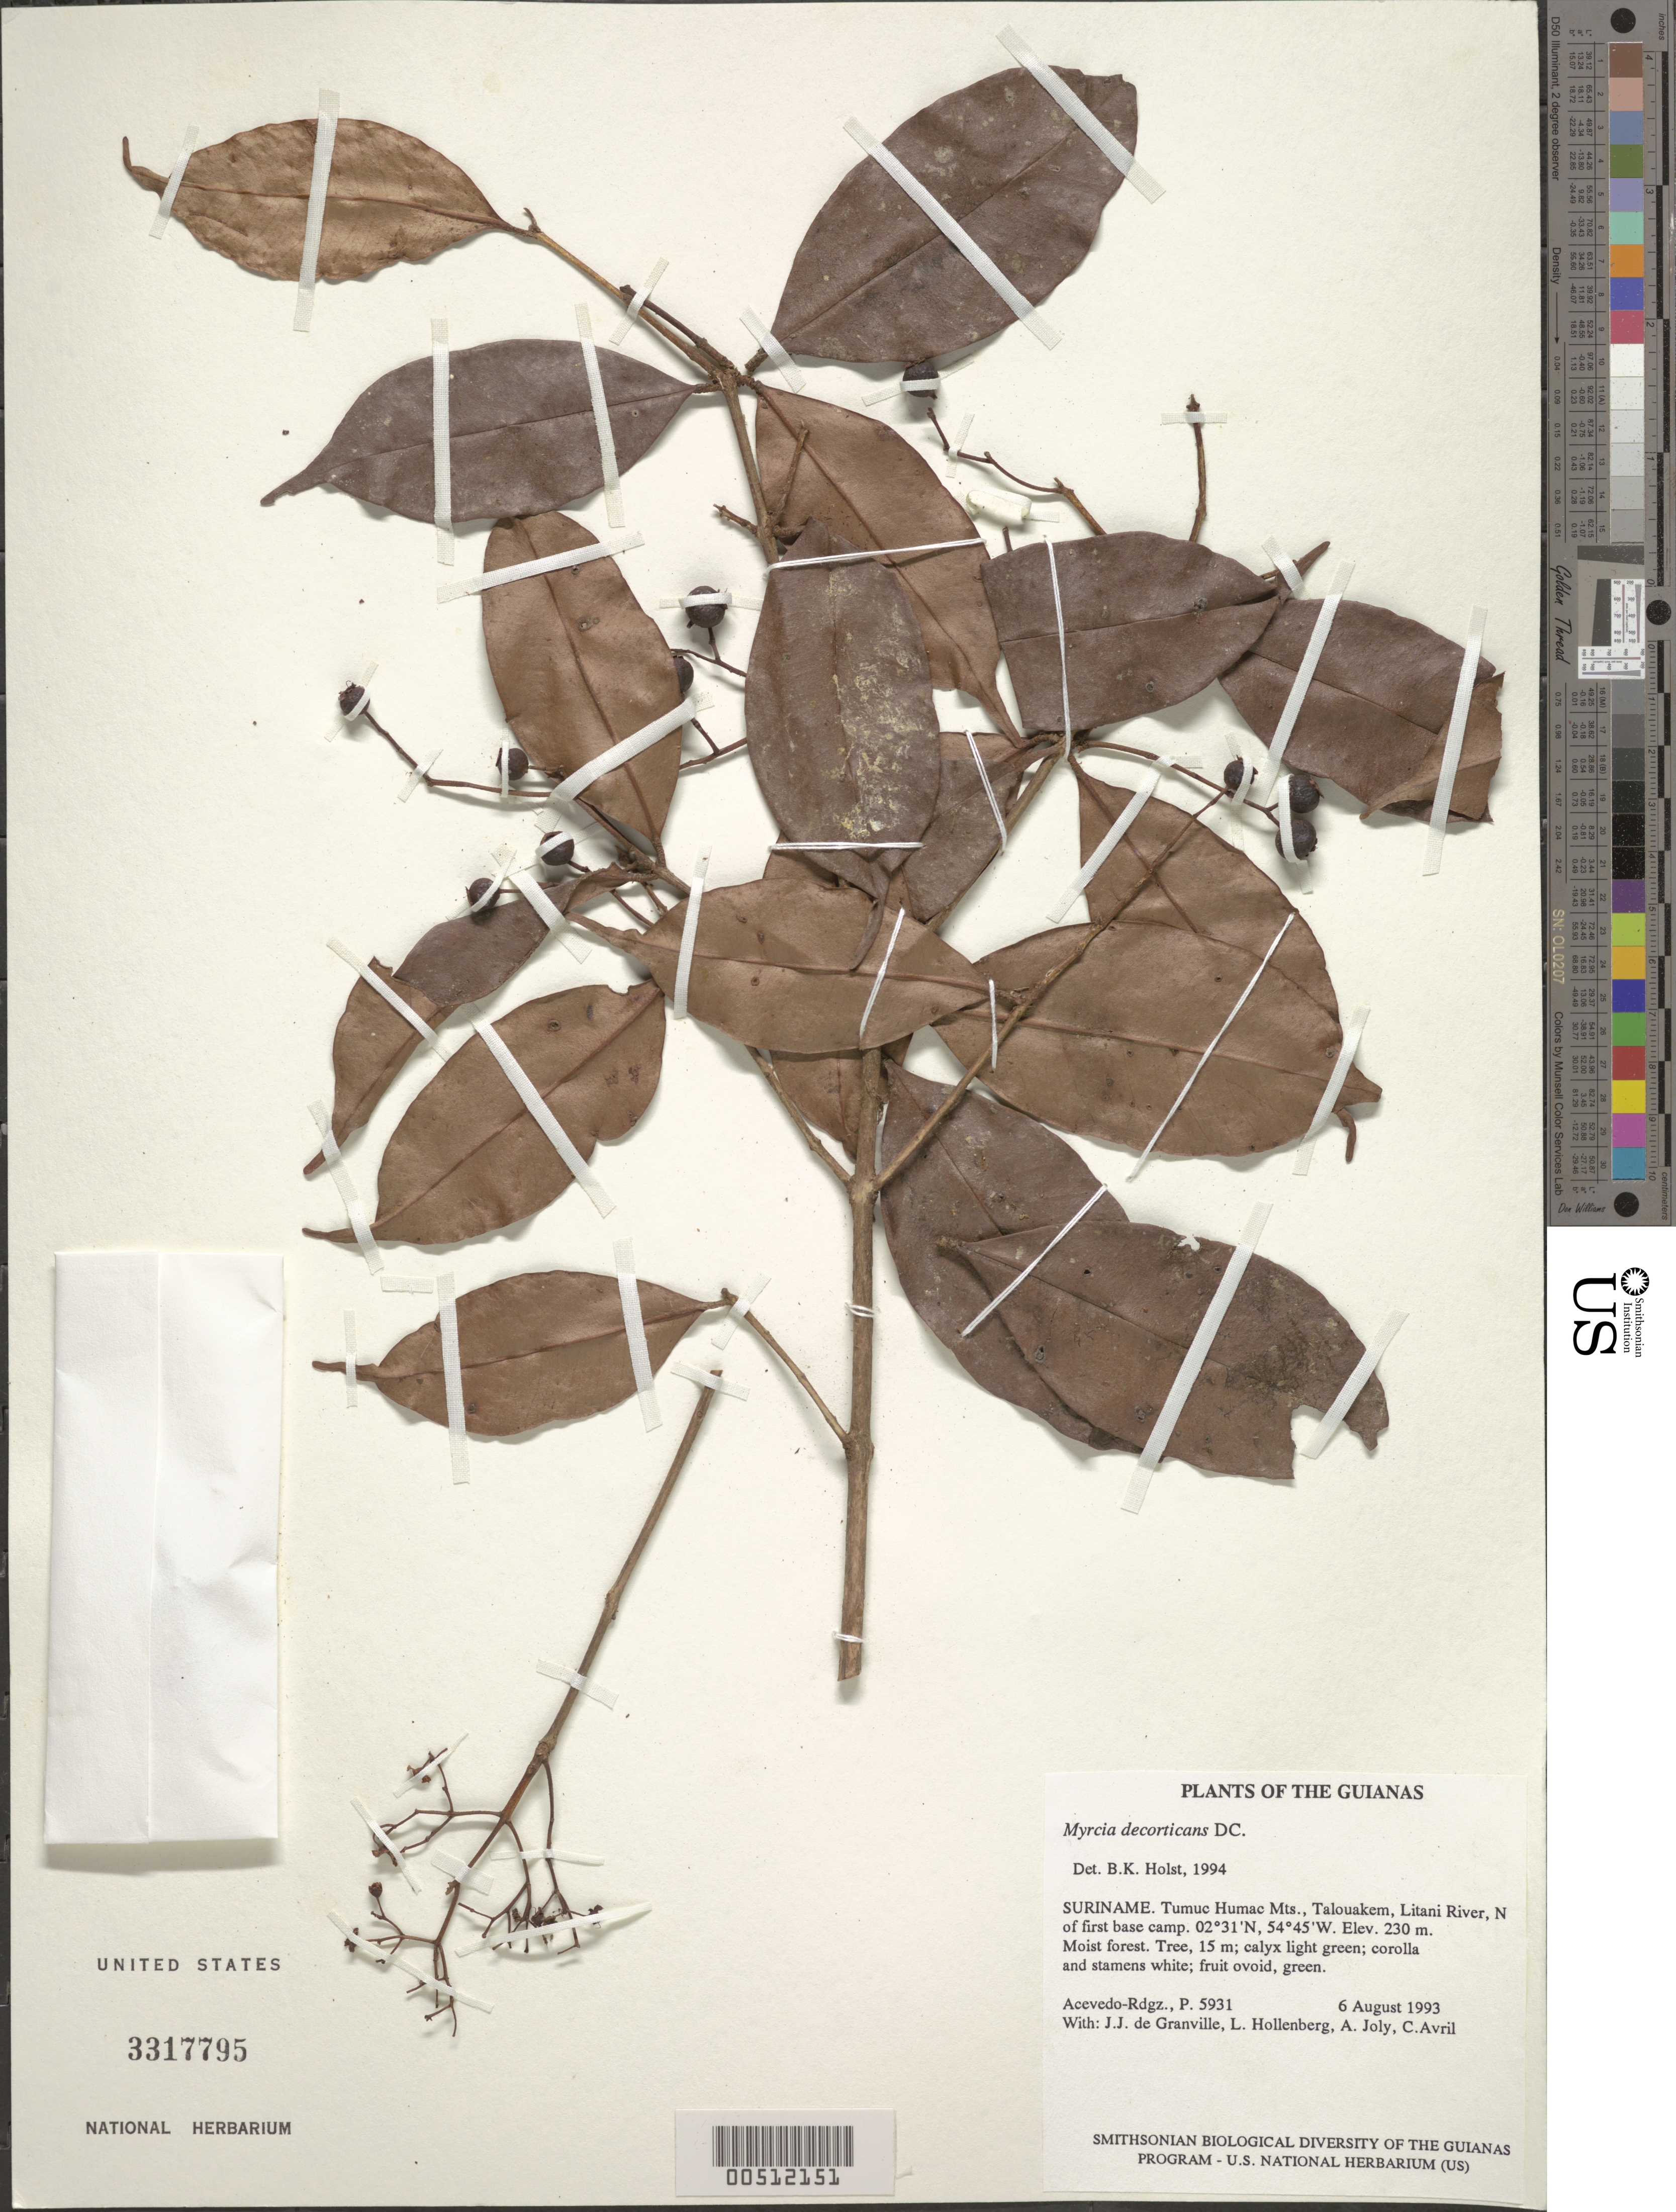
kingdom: Plantae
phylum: Tracheophyta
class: Magnoliopsida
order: Myrtales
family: Myrtaceae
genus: Myrcia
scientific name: Myrcia decorticans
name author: DC.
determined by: Holst, Bruce K.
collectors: P. Acevedo-Rodr., J.-J. de Granville, A. Boyer, C. Avril de Maria & L. Hollenberg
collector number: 5931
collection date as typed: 06 Aug 1993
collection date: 1993-08-06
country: Suriname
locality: Tumuc Humac Mts., Talouakem, Litani River, first base camp.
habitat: Moist forest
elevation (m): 230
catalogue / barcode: US 3317795